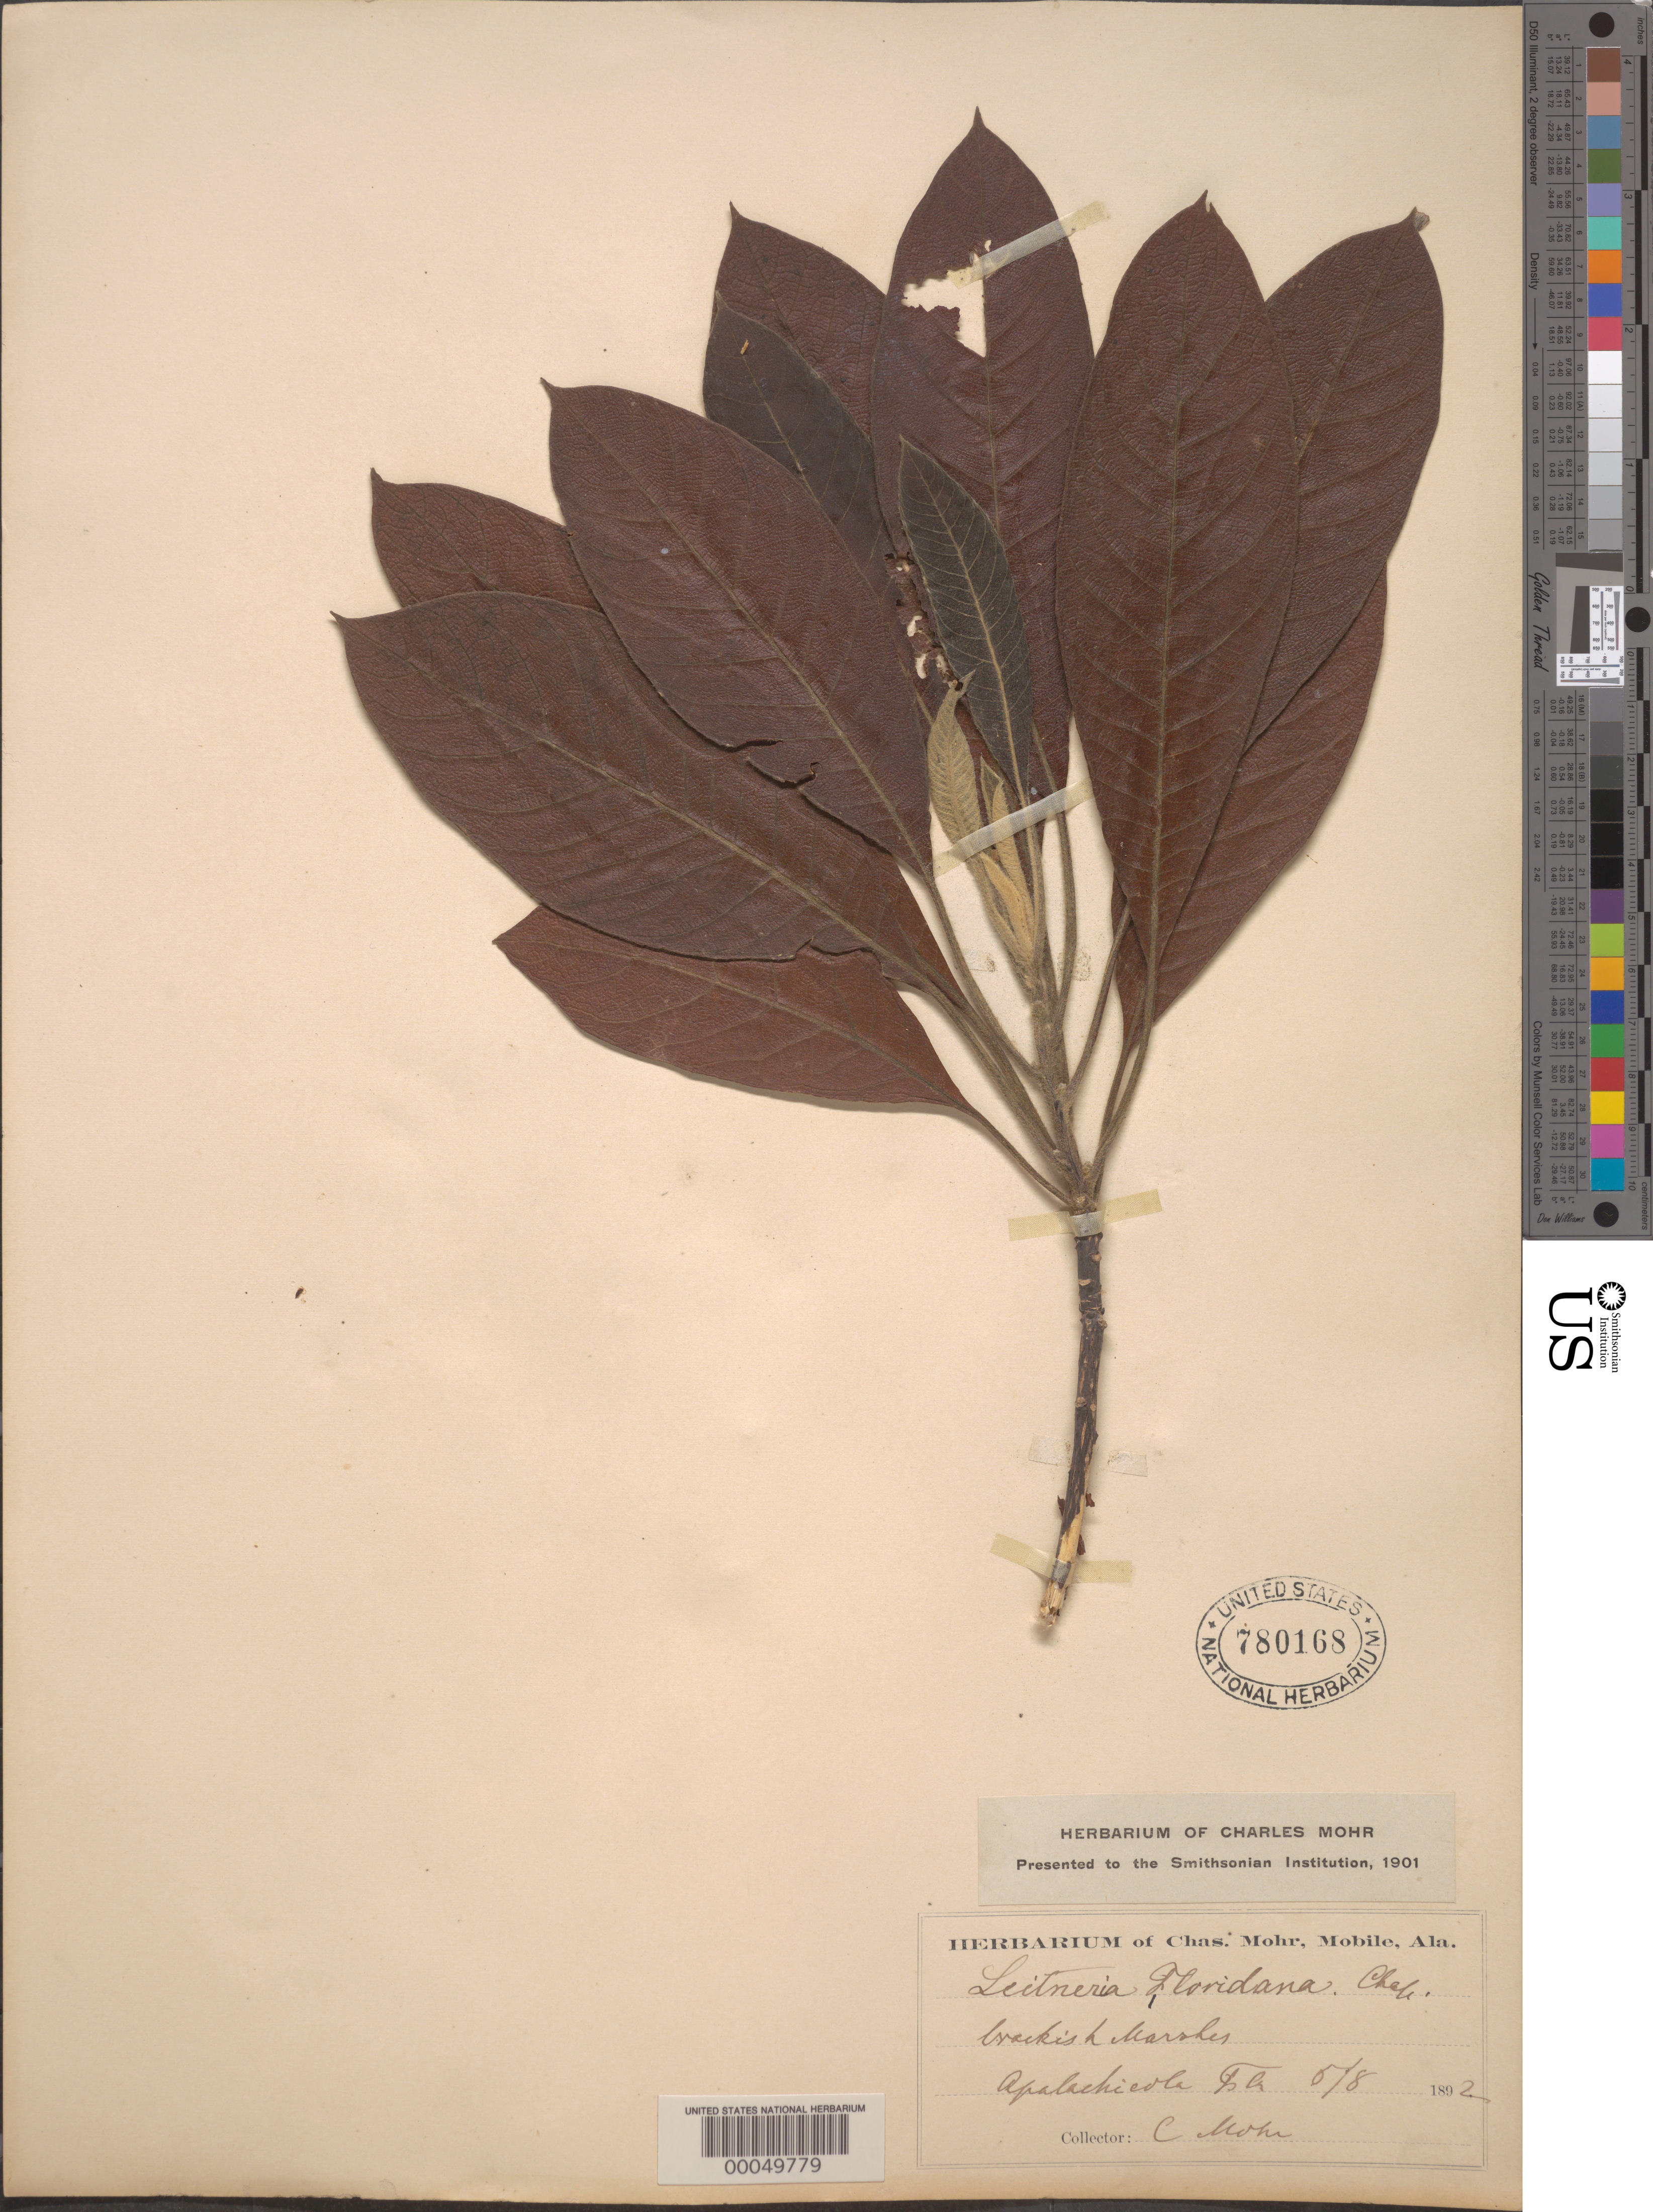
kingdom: Plantae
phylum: Tracheophyta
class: Magnoliopsida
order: Sapindales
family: Simaroubaceae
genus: Leitneria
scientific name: Leitneria floridana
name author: Chapm.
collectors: C. T. Mohr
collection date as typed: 08 May 1892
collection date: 1892-05-08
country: United States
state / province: Florida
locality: Apalachicola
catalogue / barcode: US 780168